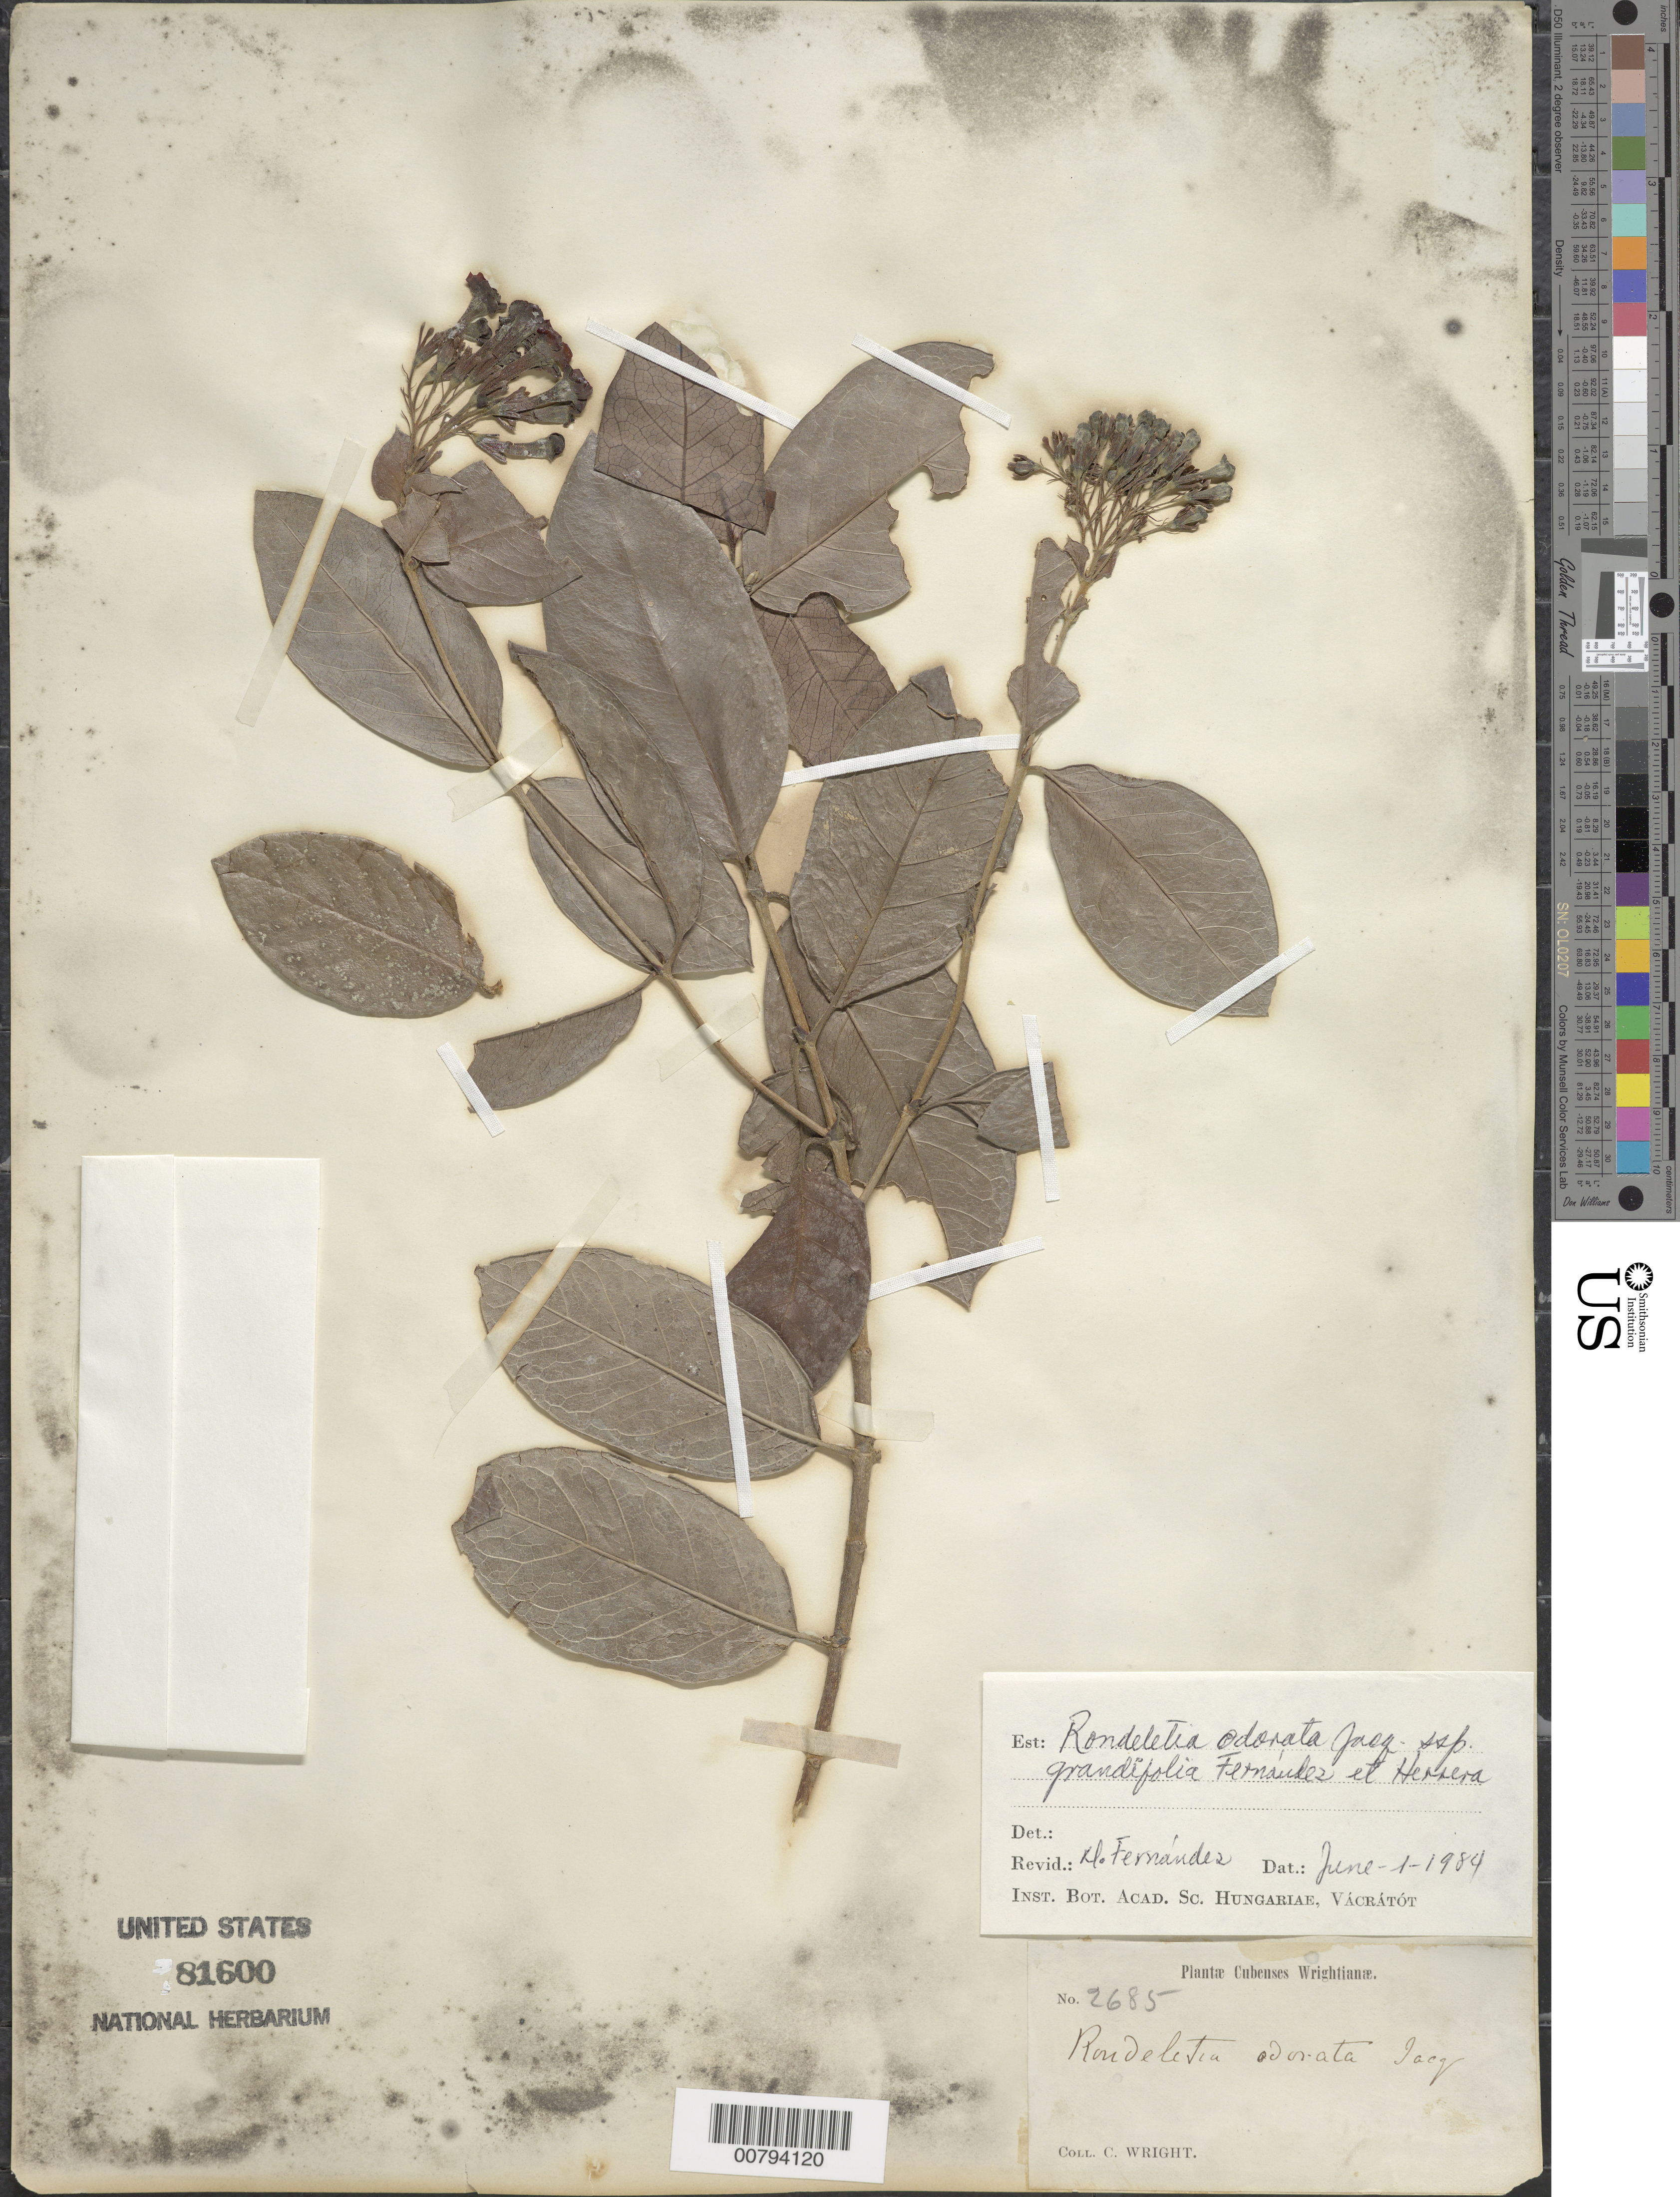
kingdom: Plantae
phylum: Tracheophyta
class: Magnoliopsida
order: Gentianales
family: Rubiaceae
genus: Rondeletia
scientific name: Rondeletia odorata subsp. grandifolia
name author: Fernández & P. Herrera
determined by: Fernandez, M.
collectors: C. Wright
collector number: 2685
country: Cuba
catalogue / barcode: US 81600